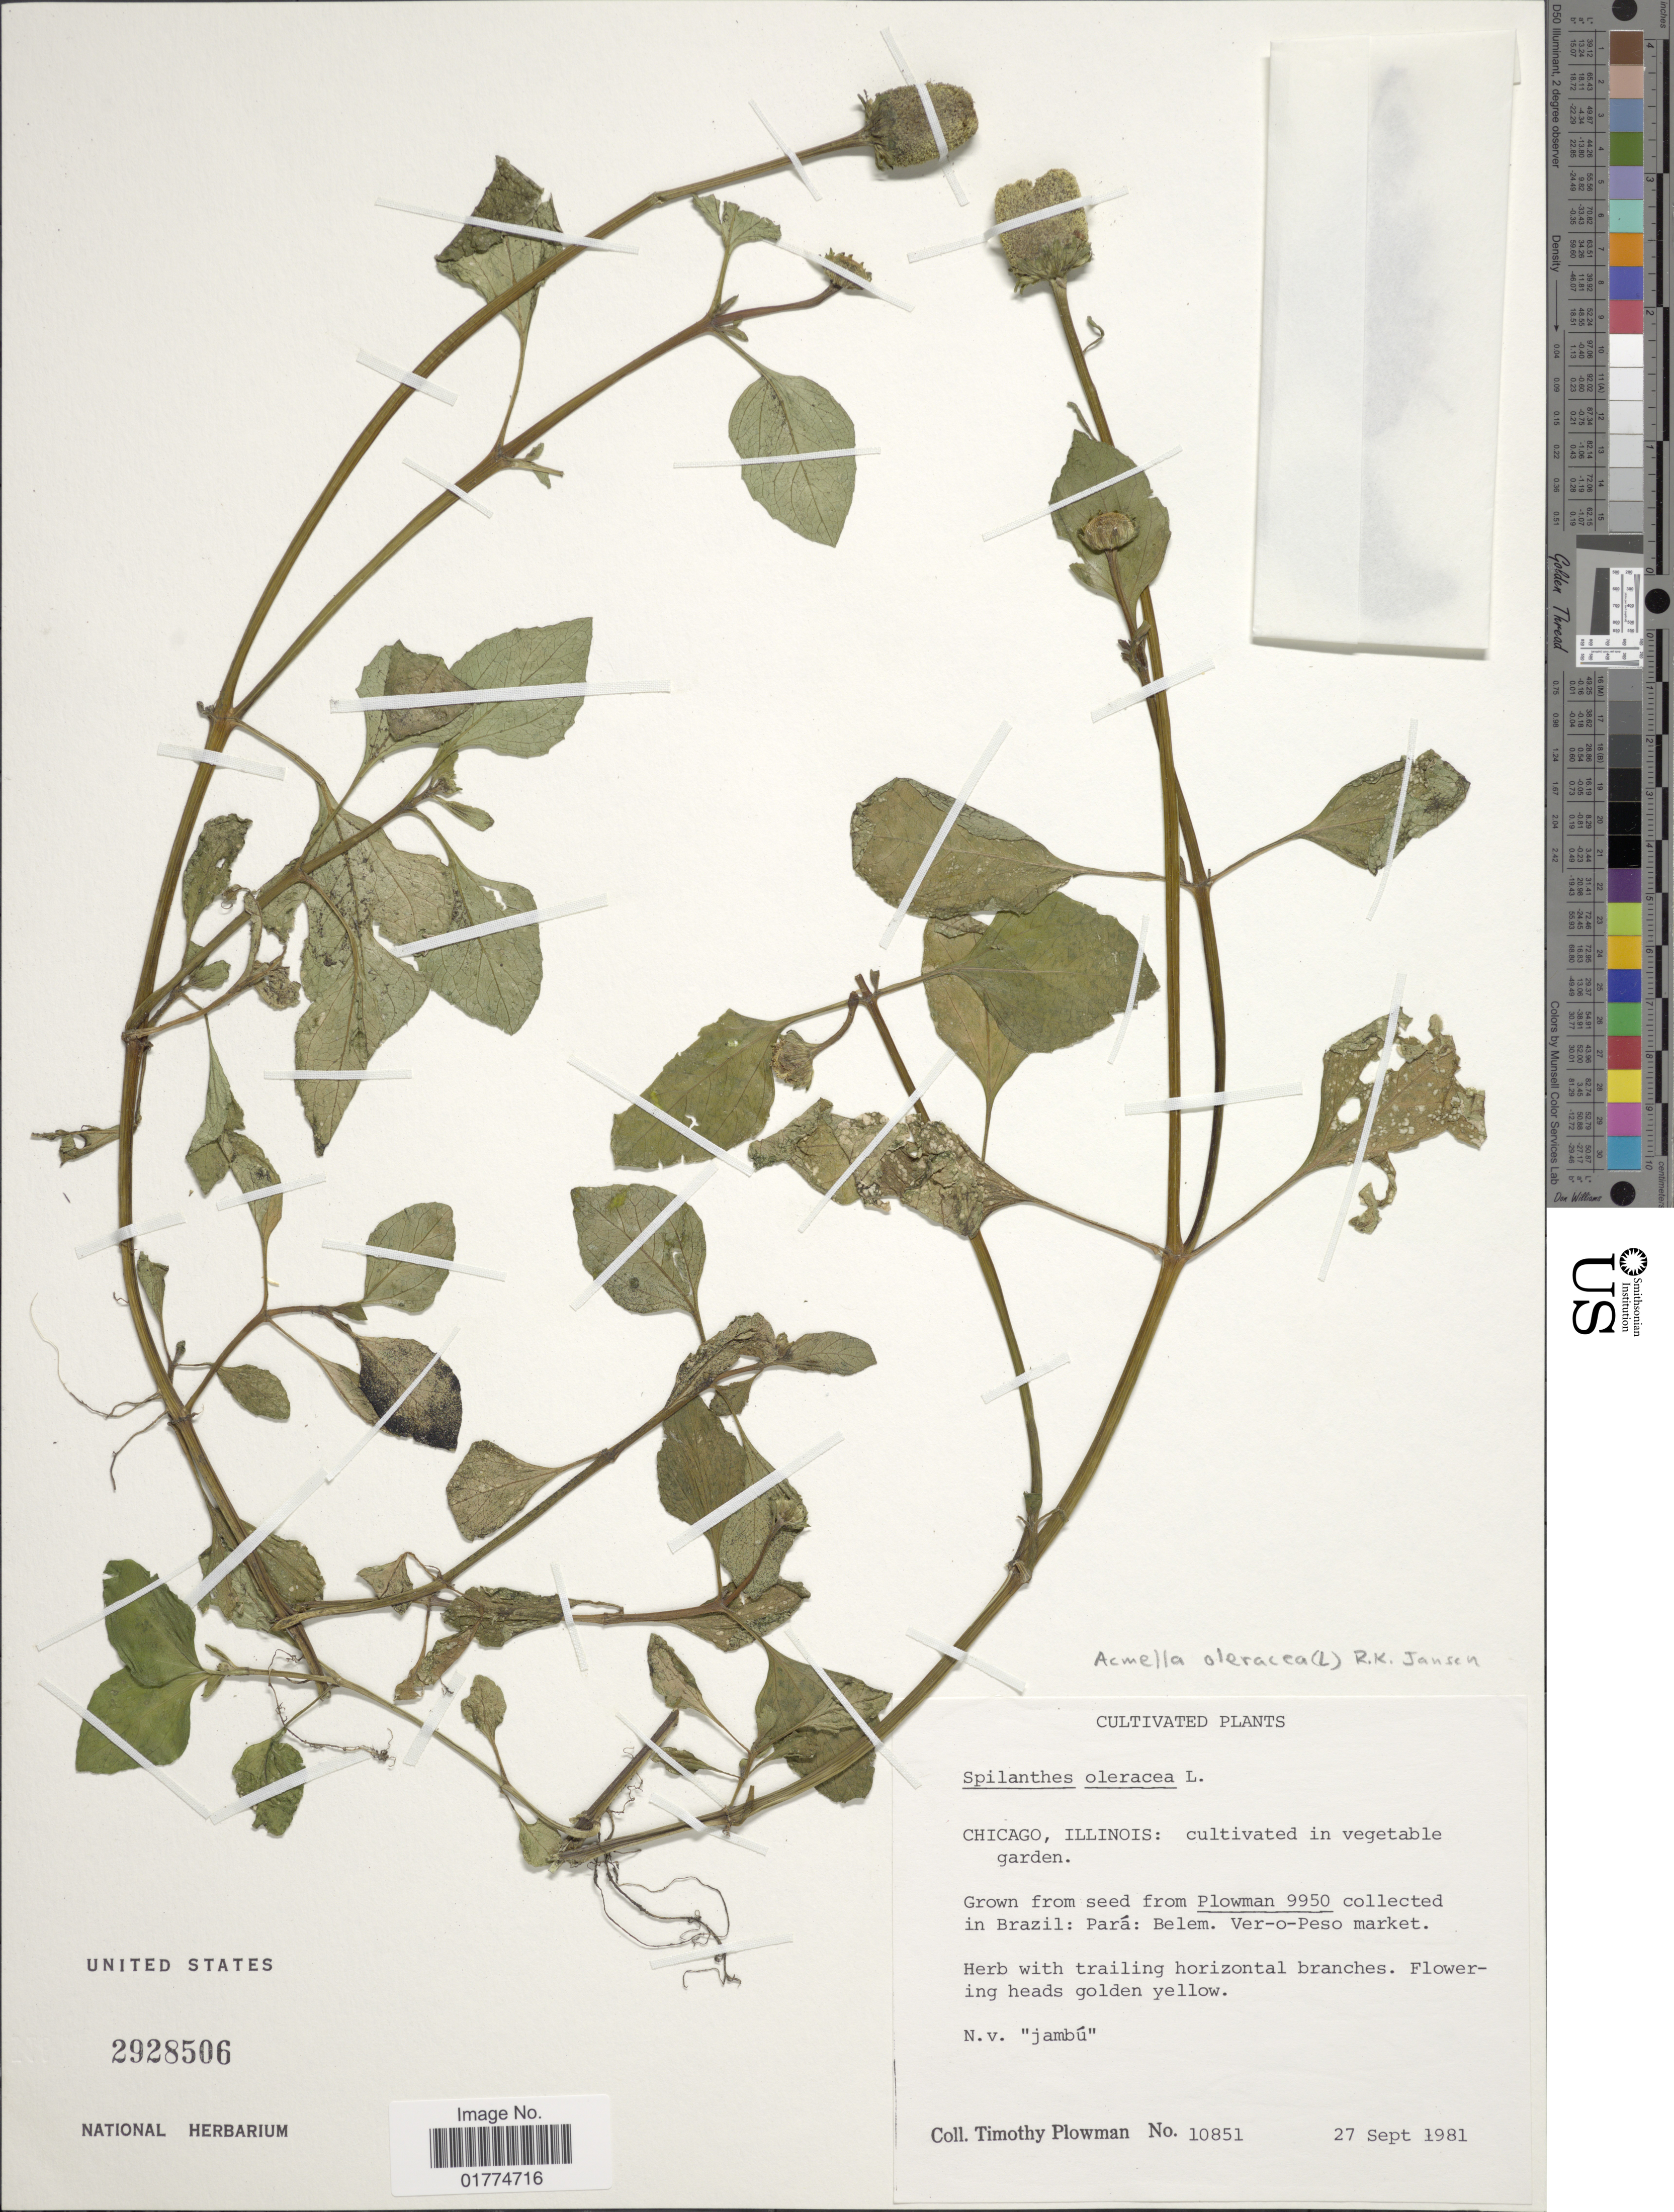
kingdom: Plantae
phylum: Tracheophyta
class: Magnoliopsida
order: Asterales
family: Asteraceae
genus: Acmella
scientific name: Acmella oleracea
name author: (L.) R.K. Jansen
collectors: T. Plowman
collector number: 10851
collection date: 1981-09-27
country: United States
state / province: Illinois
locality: Chicago. in vegetable garden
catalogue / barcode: US 2928506